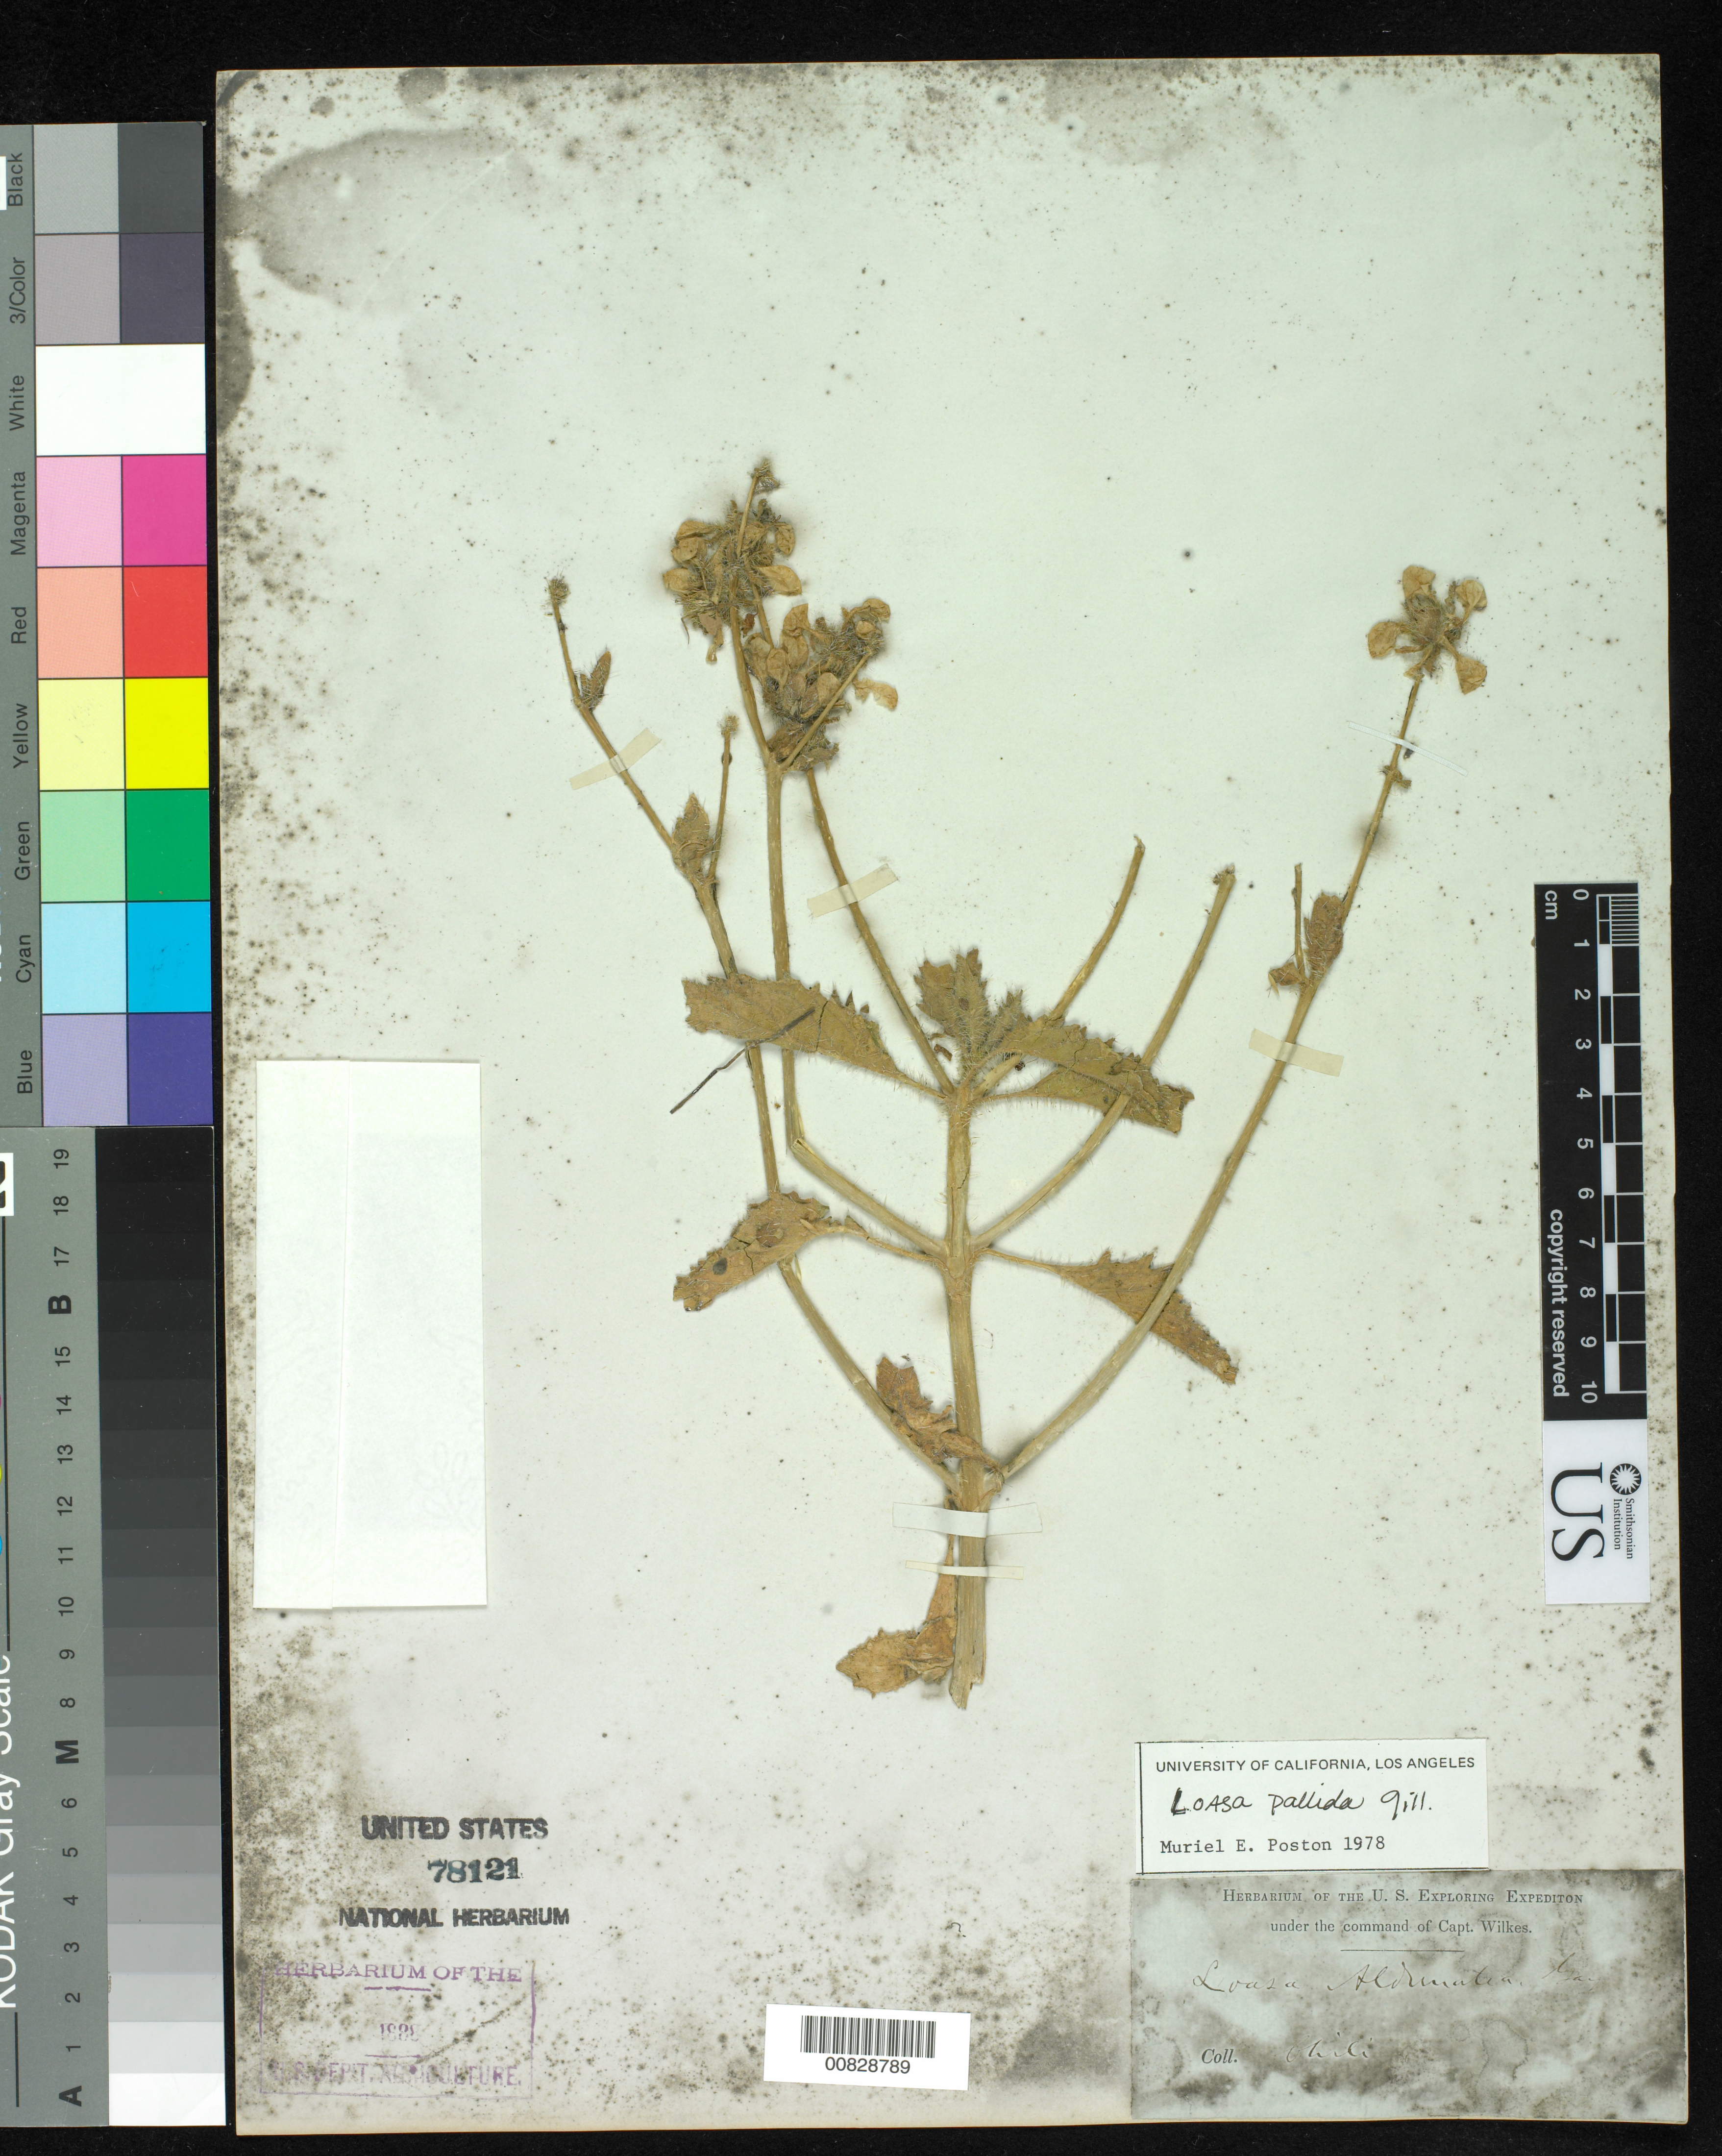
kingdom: Plantae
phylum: Tracheophyta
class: Magnoliopsida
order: Cornales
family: Loasaceae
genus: Loasa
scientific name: Loasa pallida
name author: Gillies ex Arn.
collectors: Wilkes Explor. Exped.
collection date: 1838/1842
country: Chile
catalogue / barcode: US 78121